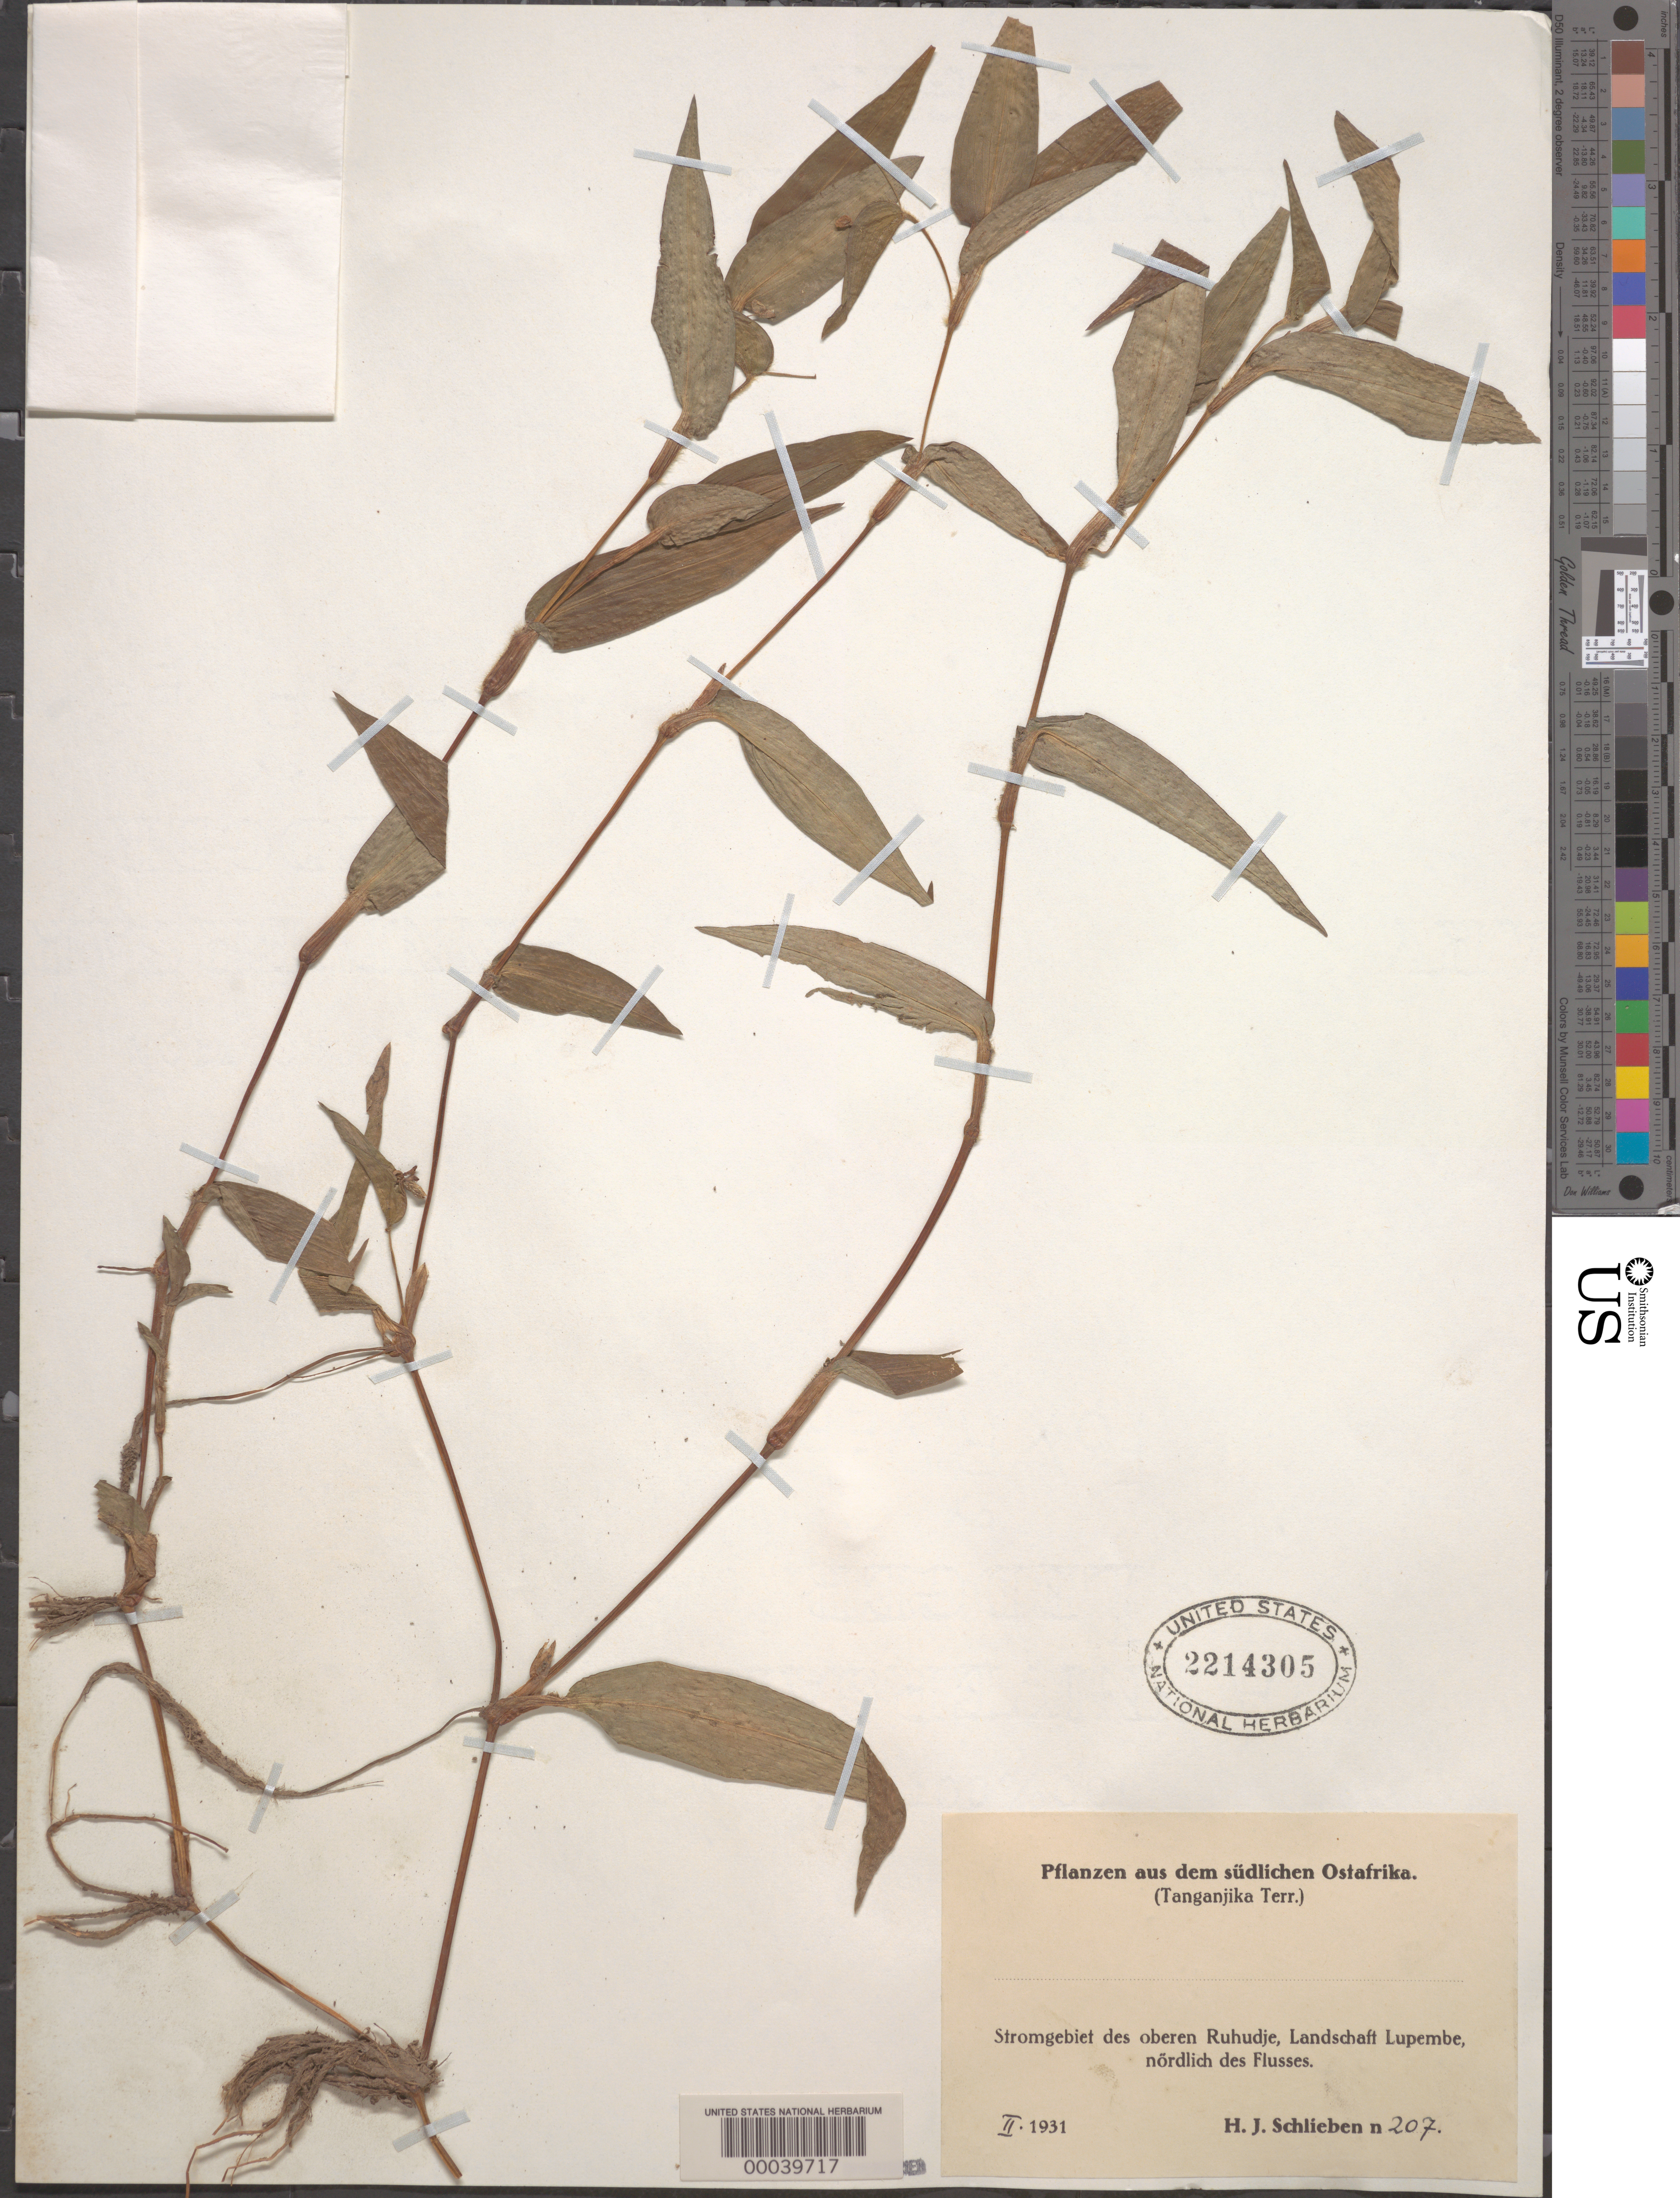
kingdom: Plantae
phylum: Tracheophyta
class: Liliopsida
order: Commelinales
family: Commelinaceae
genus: Commelina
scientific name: Commelina sp.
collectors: H. J. Schlieben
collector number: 207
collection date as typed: Feb 1931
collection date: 1931-02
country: Tanzania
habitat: Near river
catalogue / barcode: US 2214305